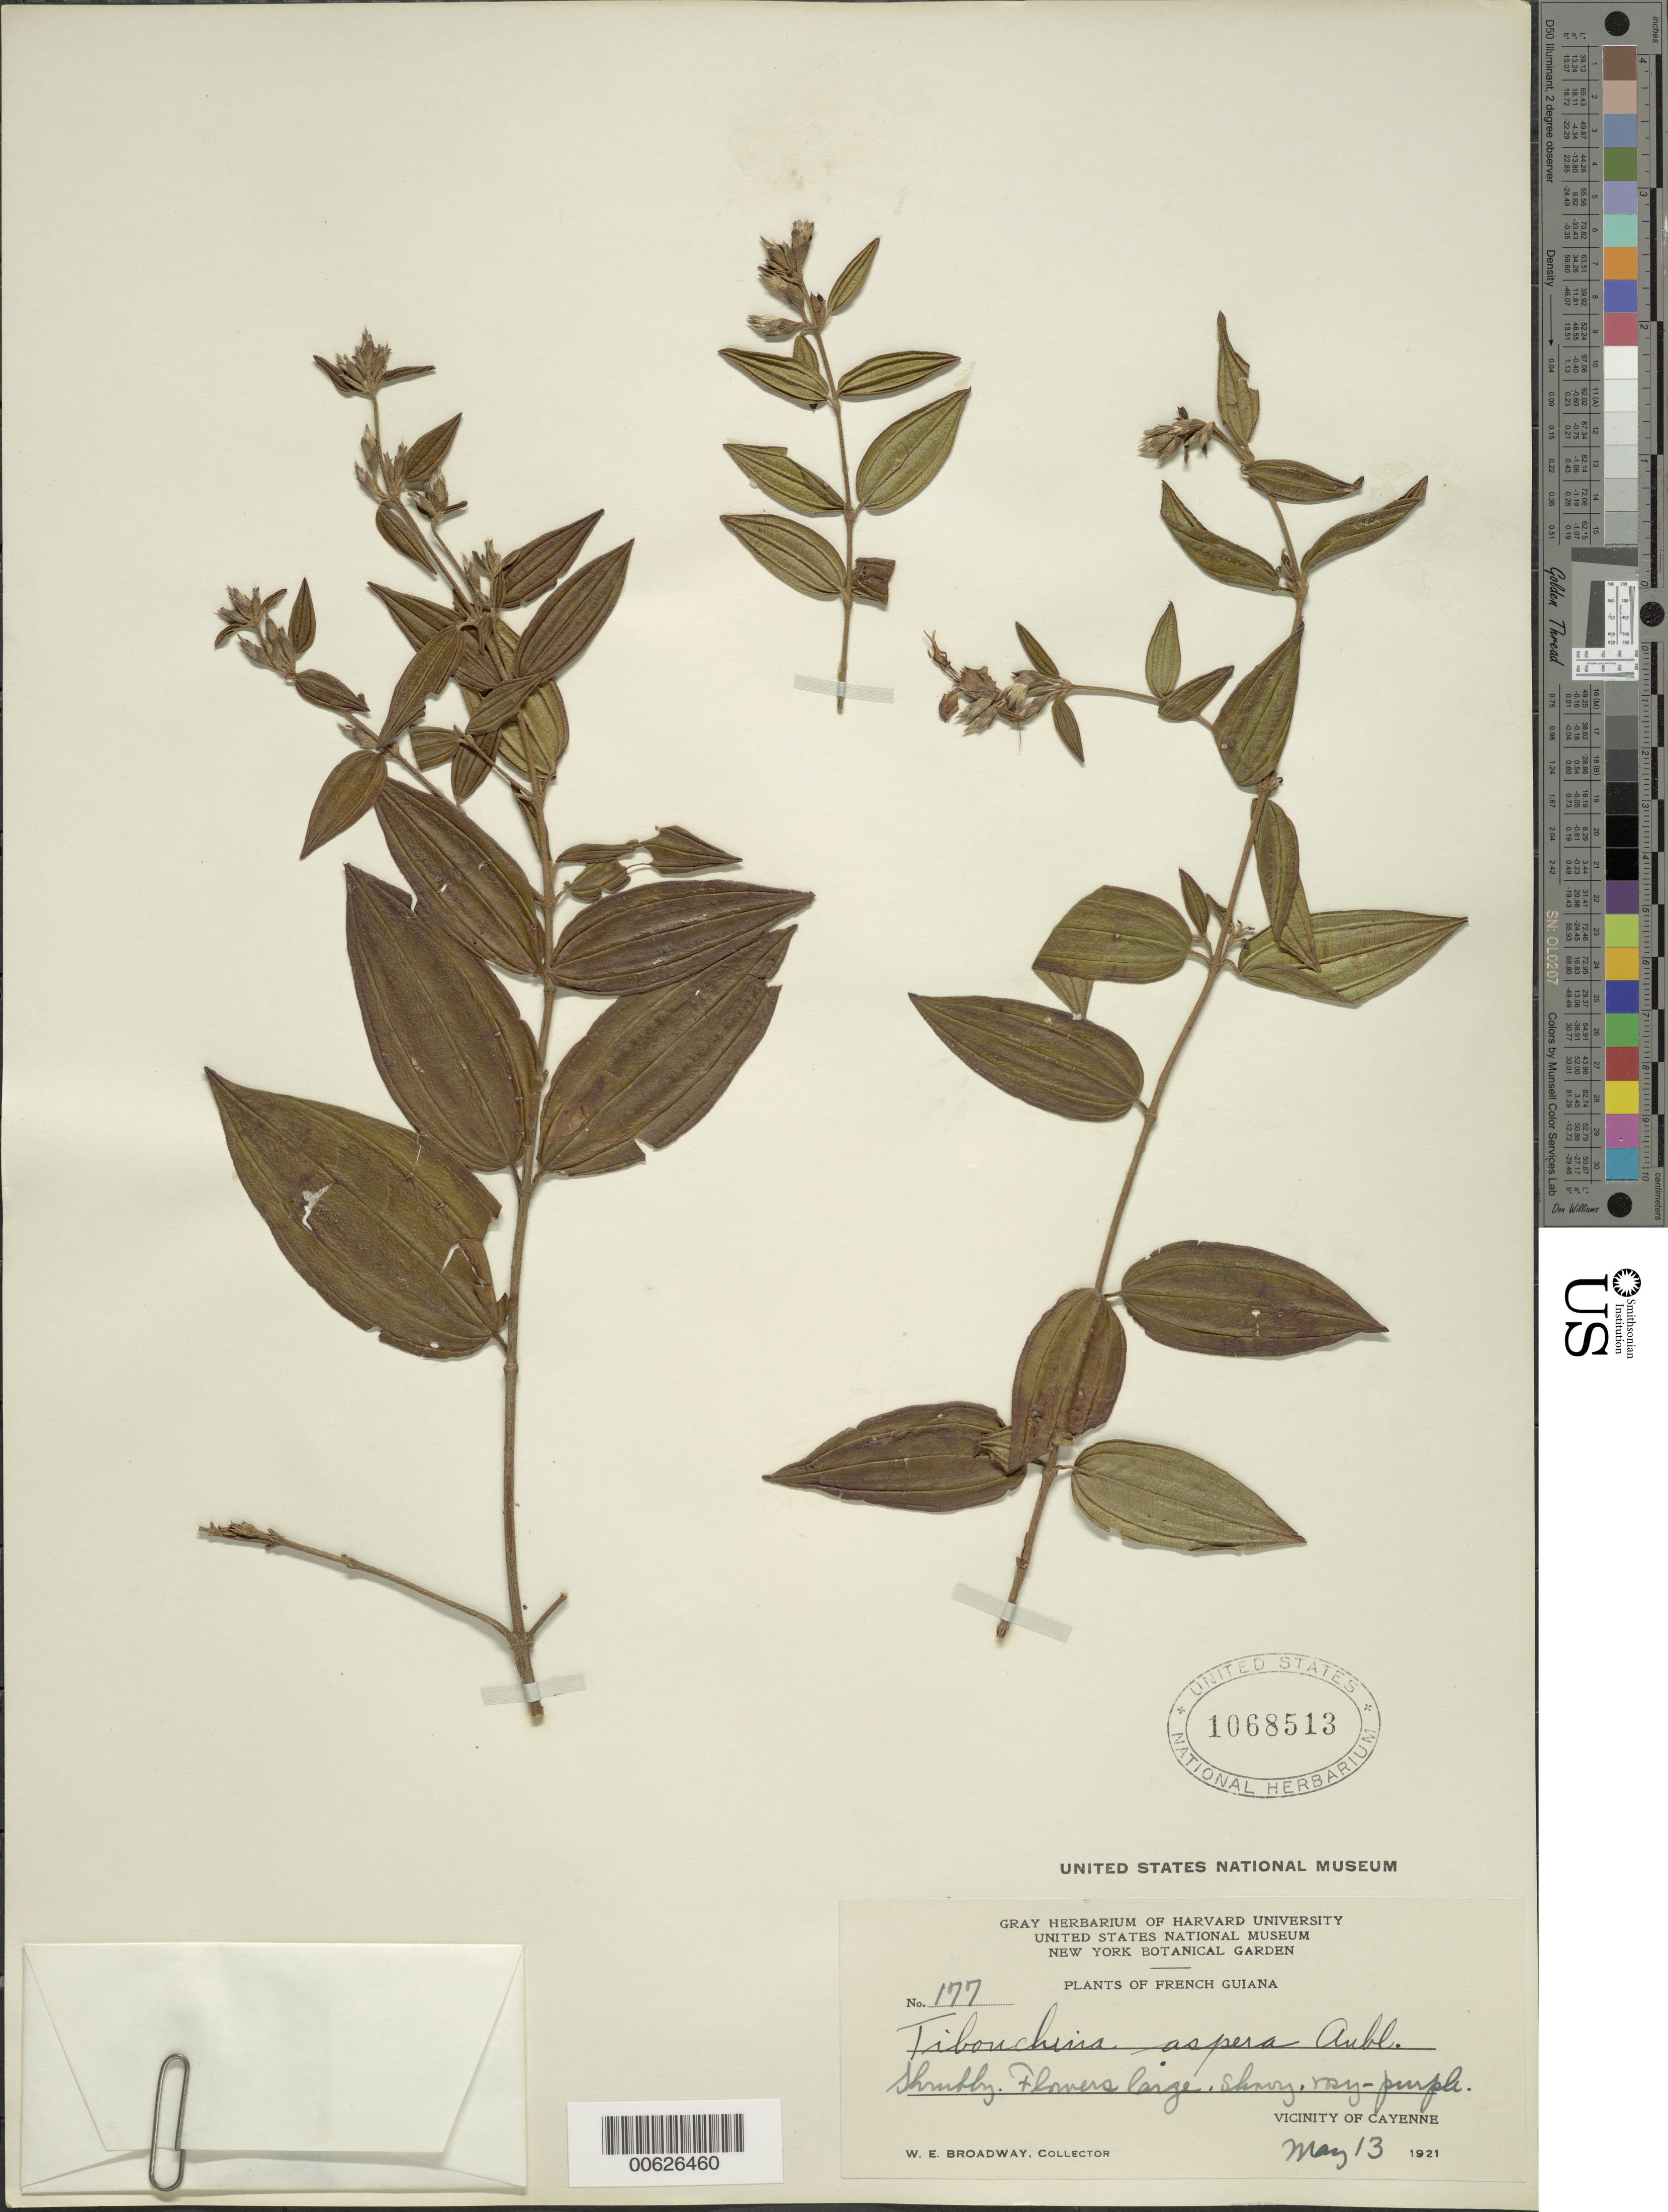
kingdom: Plantae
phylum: Tracheophyta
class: Magnoliopsida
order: Myrtales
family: Melastomataceae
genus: Tibouchina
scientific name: Tibouchina aspera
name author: Aubl.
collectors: W. E. Broadway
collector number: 177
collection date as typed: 13-May-21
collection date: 1921-05-13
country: French Guiana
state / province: Cayenne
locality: Cayenne, vic.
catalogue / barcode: US 1068513